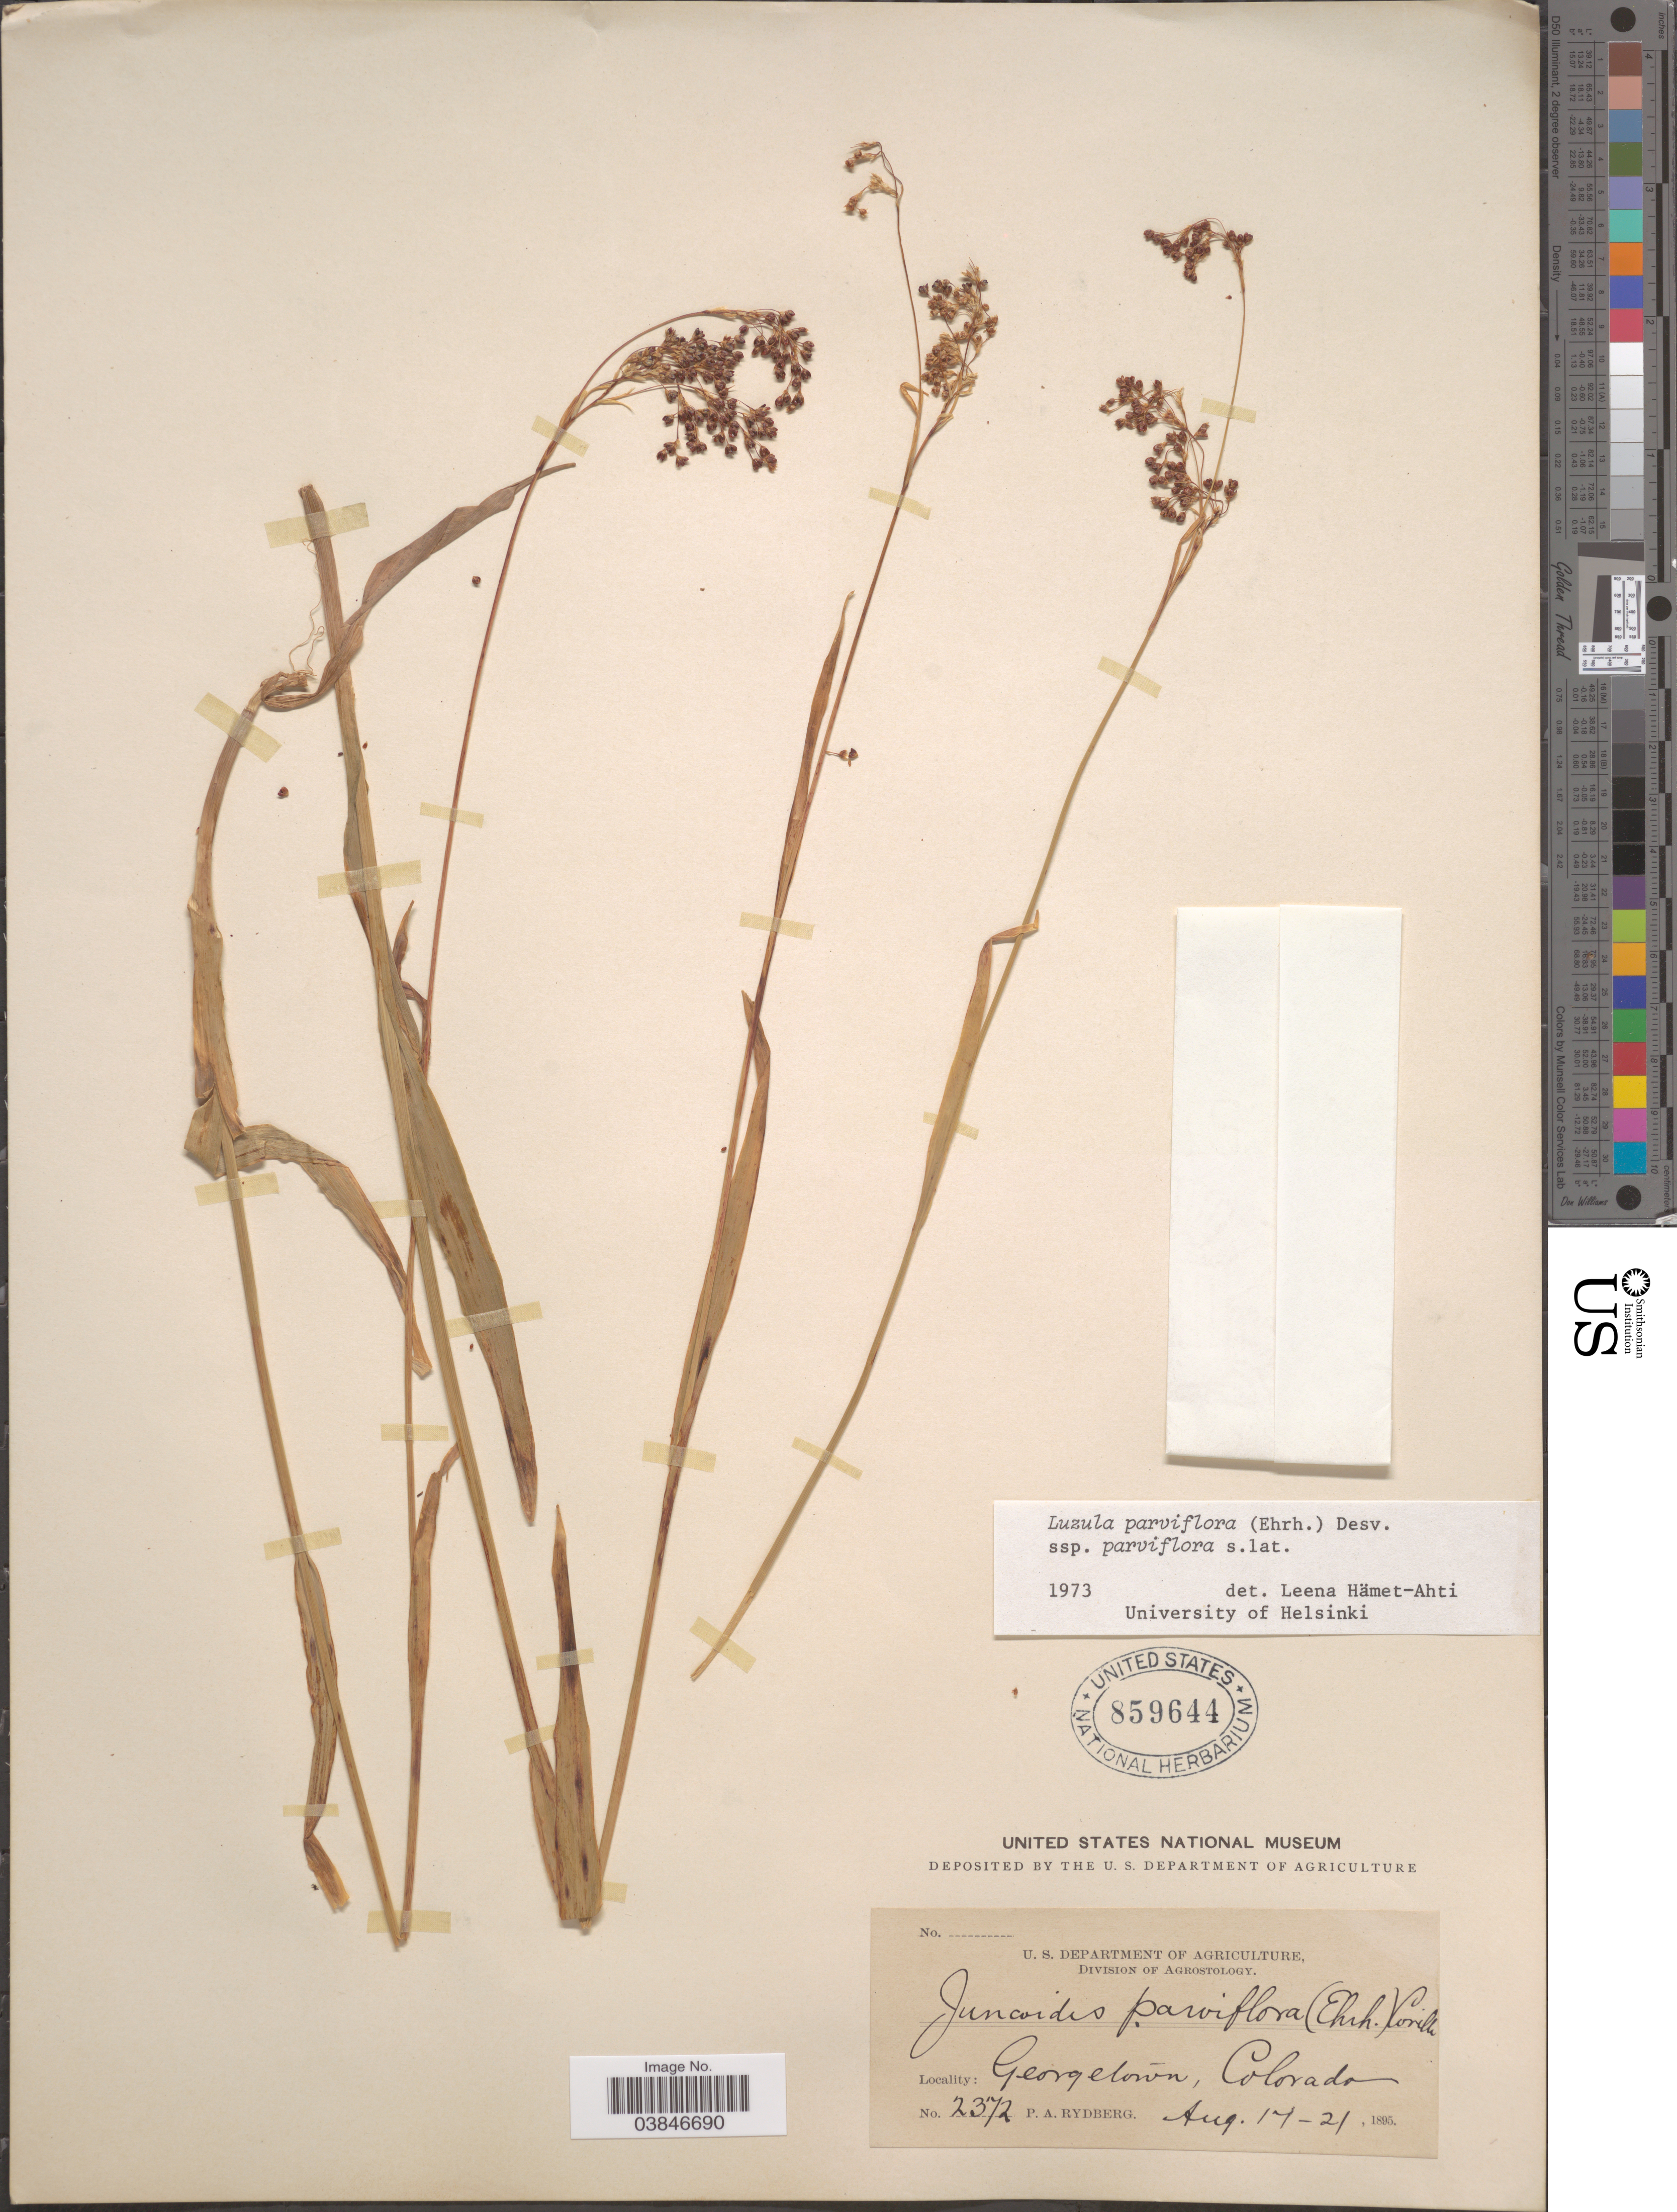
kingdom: Plantae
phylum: Tracheophyta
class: Liliopsida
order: Poales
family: Juncaceae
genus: Luzula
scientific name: Luzula parviflora subsp. parviflora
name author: (Ehrh.) Desv.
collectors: P. A. Rydberg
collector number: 2372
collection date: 1895-08-17/1895-08-21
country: United States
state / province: Colorado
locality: Georgetown.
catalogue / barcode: US 859644